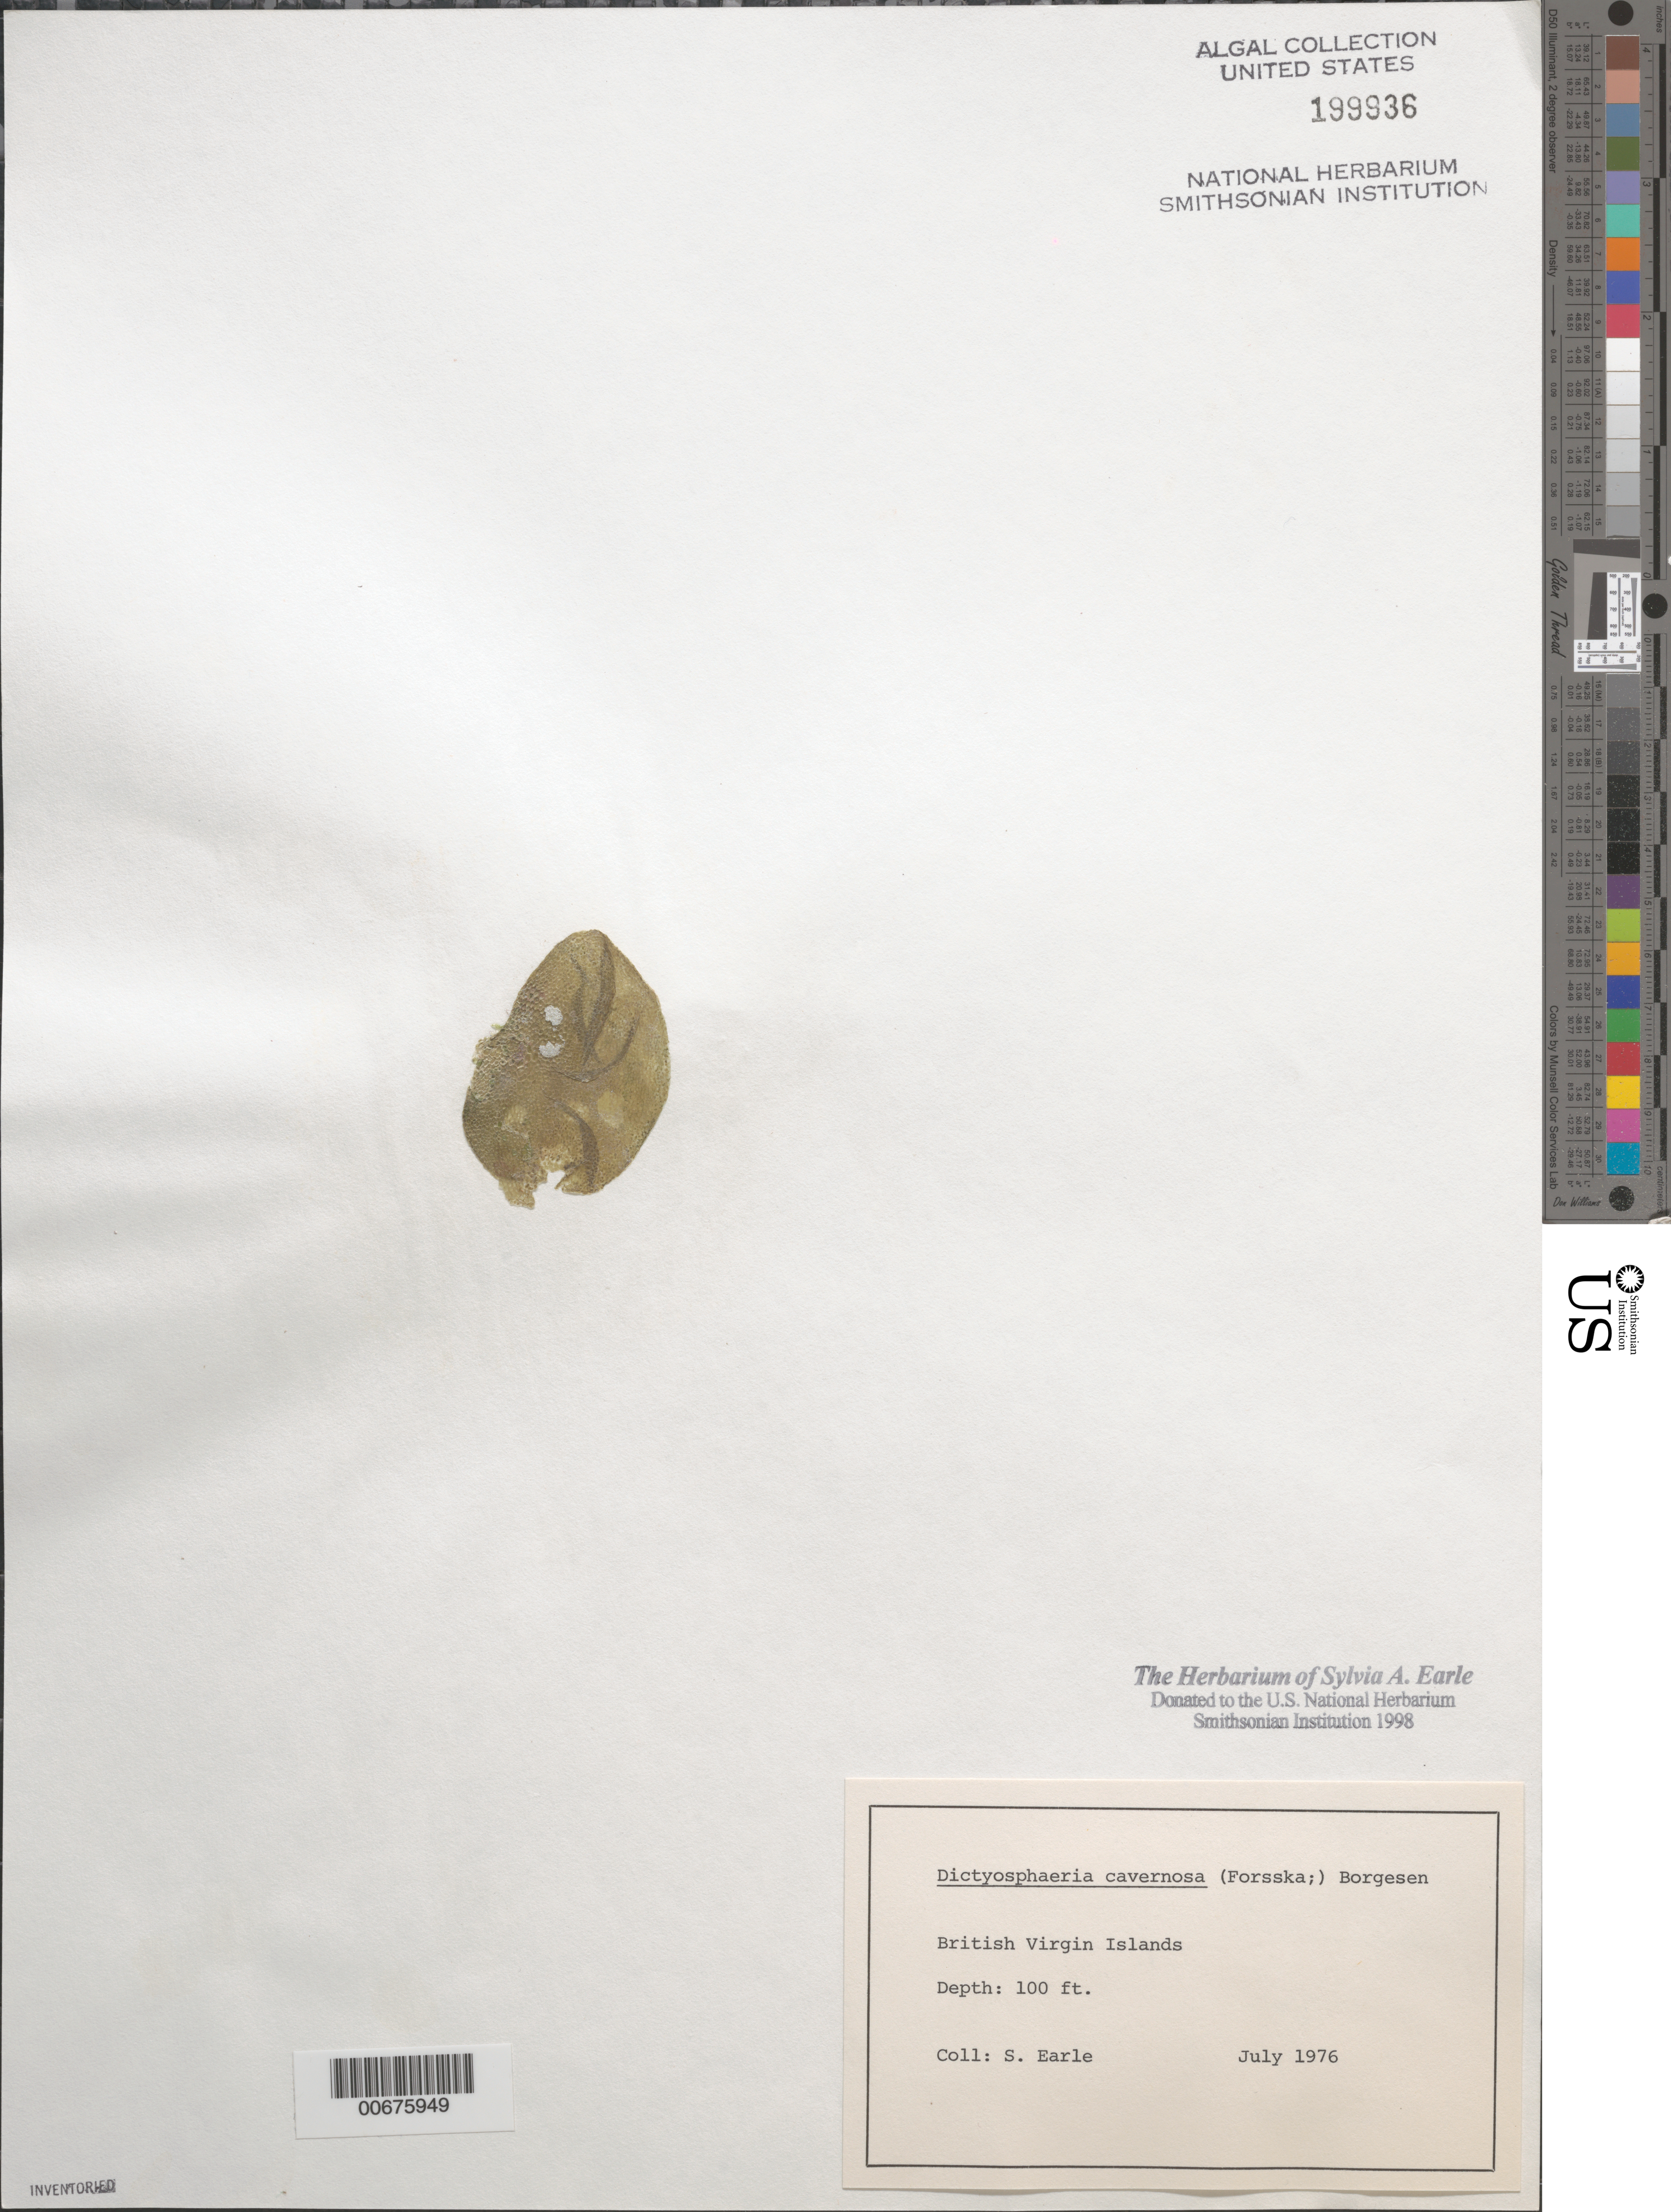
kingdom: Plantae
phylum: Chlorophyta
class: Ulvophyceae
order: Siphonocladales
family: Siphonocladaceae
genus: Dictyosphaeria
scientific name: Dictyosphaeria cavernosa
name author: (Forssk.) Børgesen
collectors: S. A. Earle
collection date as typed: Jul 1976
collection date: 1976-07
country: British Virgin Islands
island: Virgin Islands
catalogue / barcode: US 199936